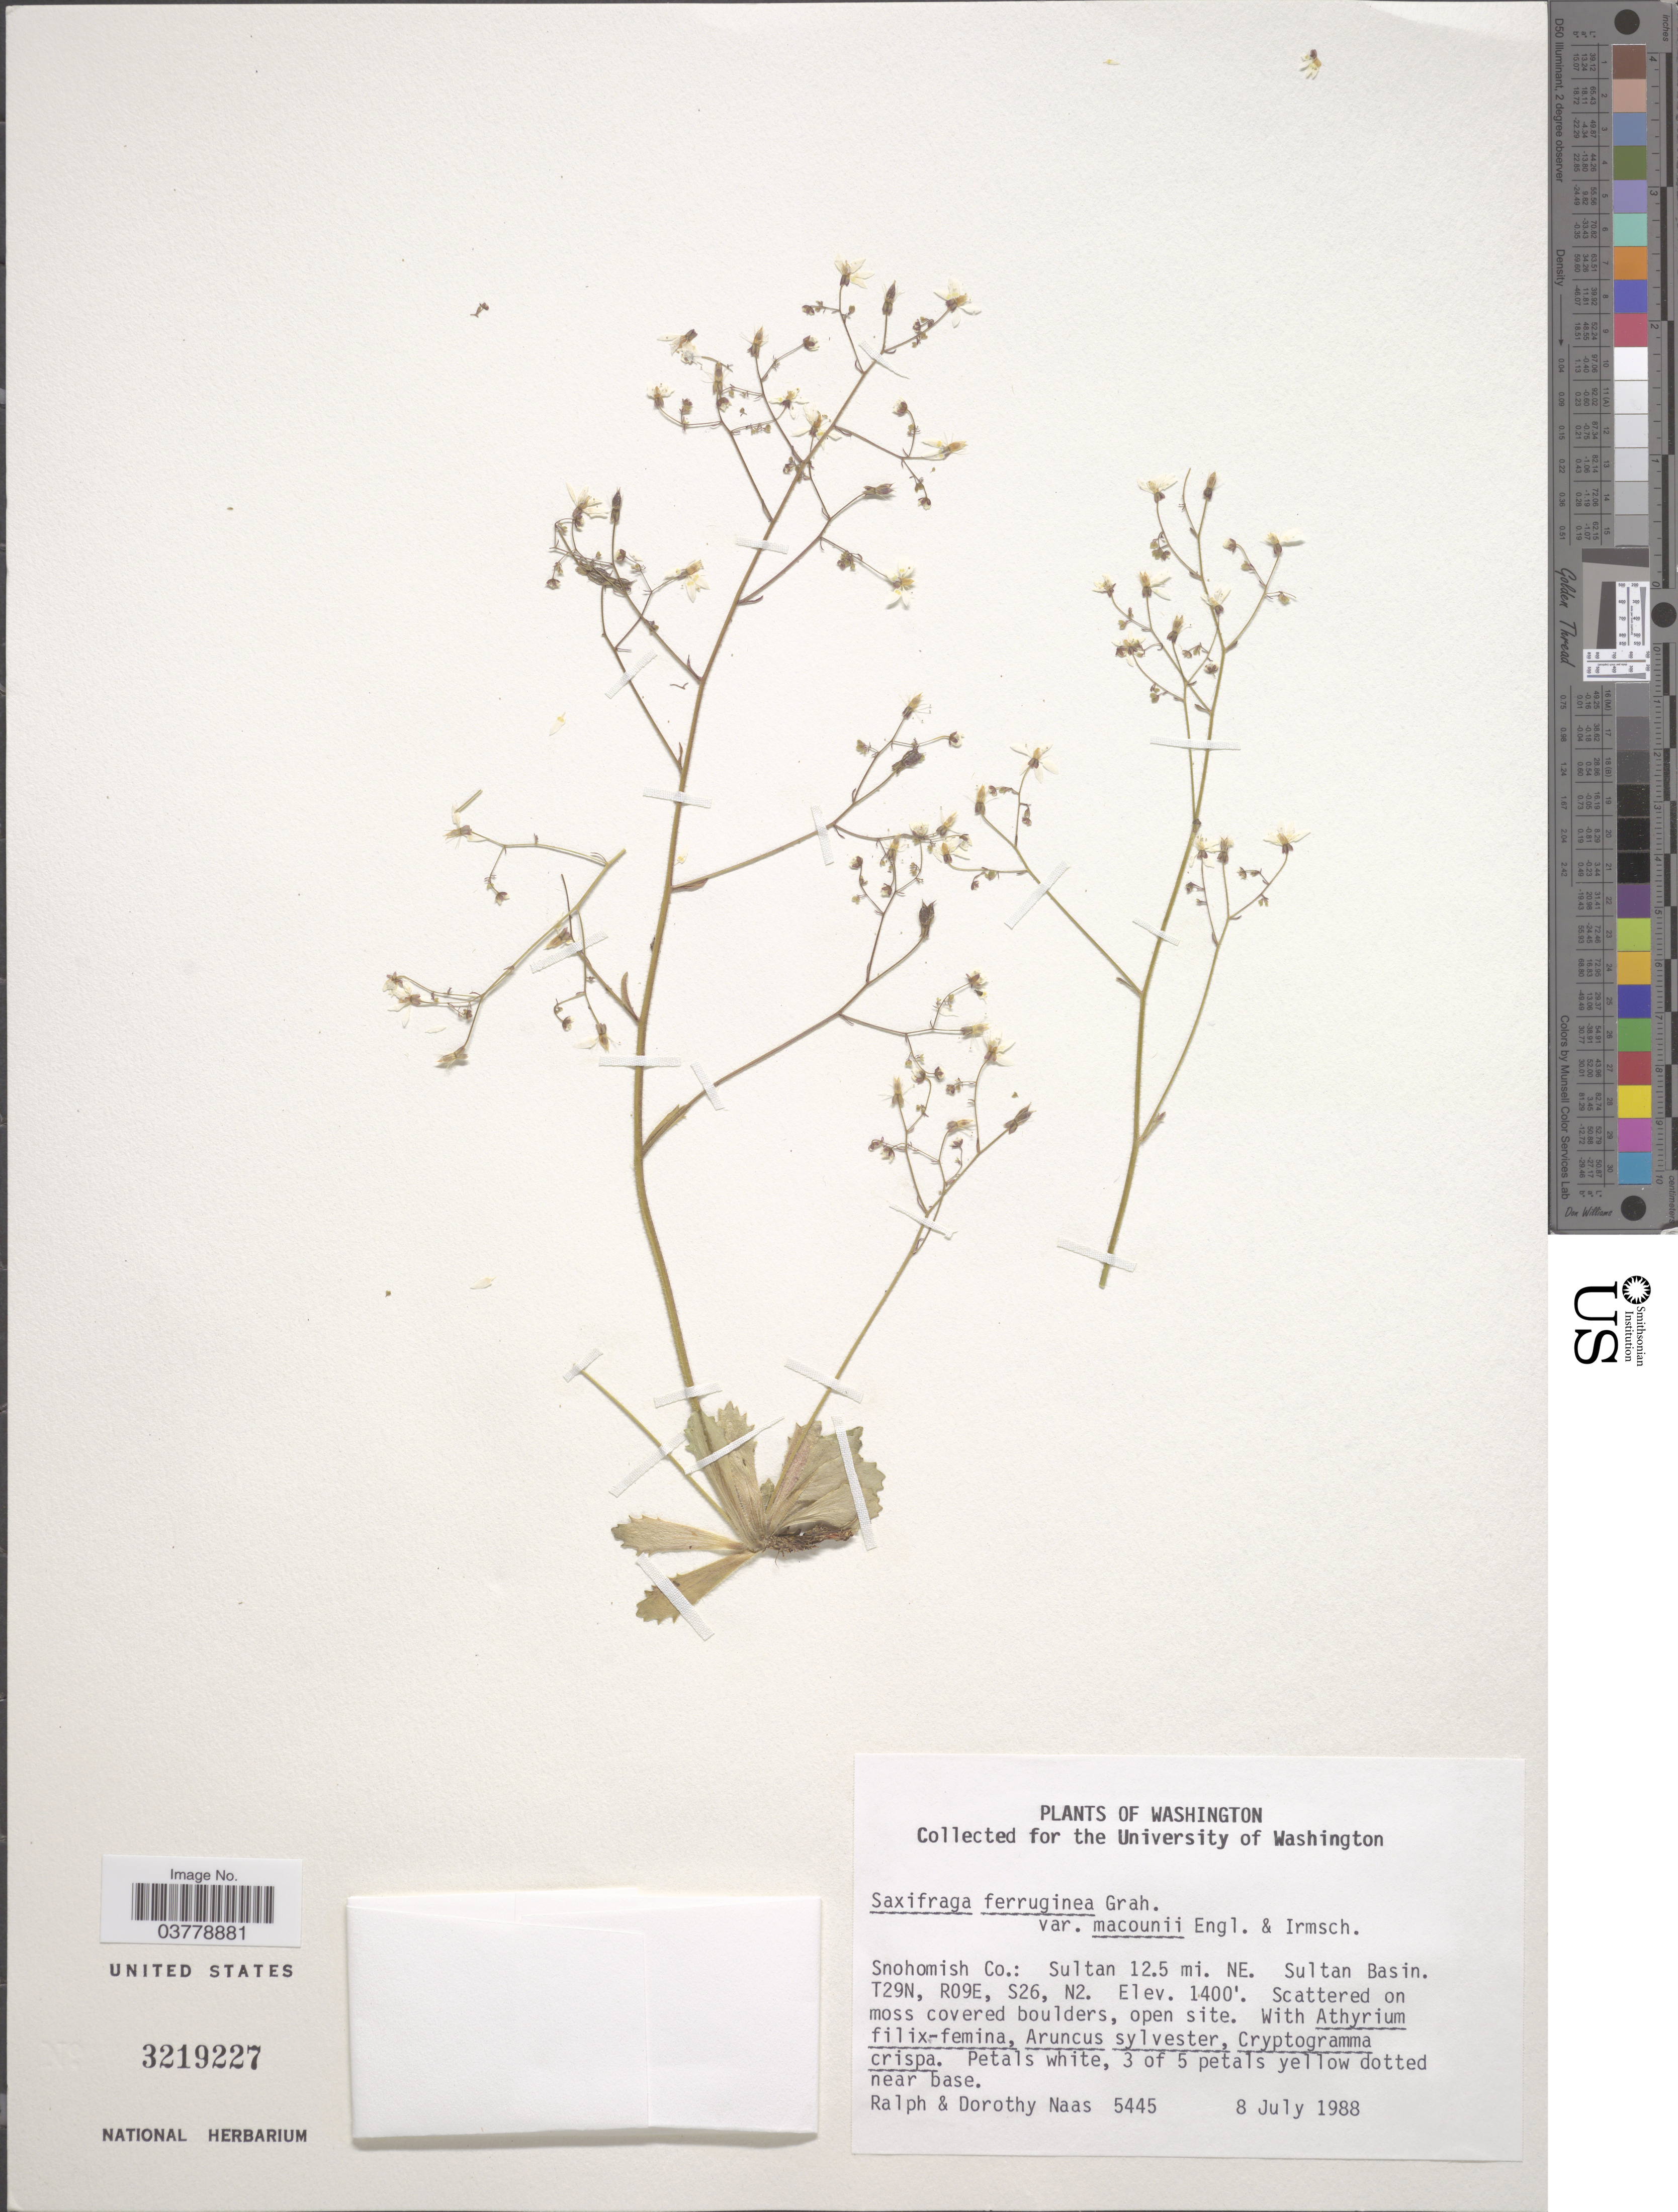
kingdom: Plantae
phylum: Tracheophyta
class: Magnoliopsida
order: Saxifragales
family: Saxifragaceae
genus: Micranthes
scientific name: Micranthes ferruginea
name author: (Graham) Brouillet & Gornall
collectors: R. Naas & D. Naas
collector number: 5445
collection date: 1988-07-08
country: United States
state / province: Washington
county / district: Snohomish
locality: Snohomish Co.: Sultan 12.5 mi. NE. Sultan Basin. T29N, R09E, S26, N2.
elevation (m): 427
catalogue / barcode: US 3219227